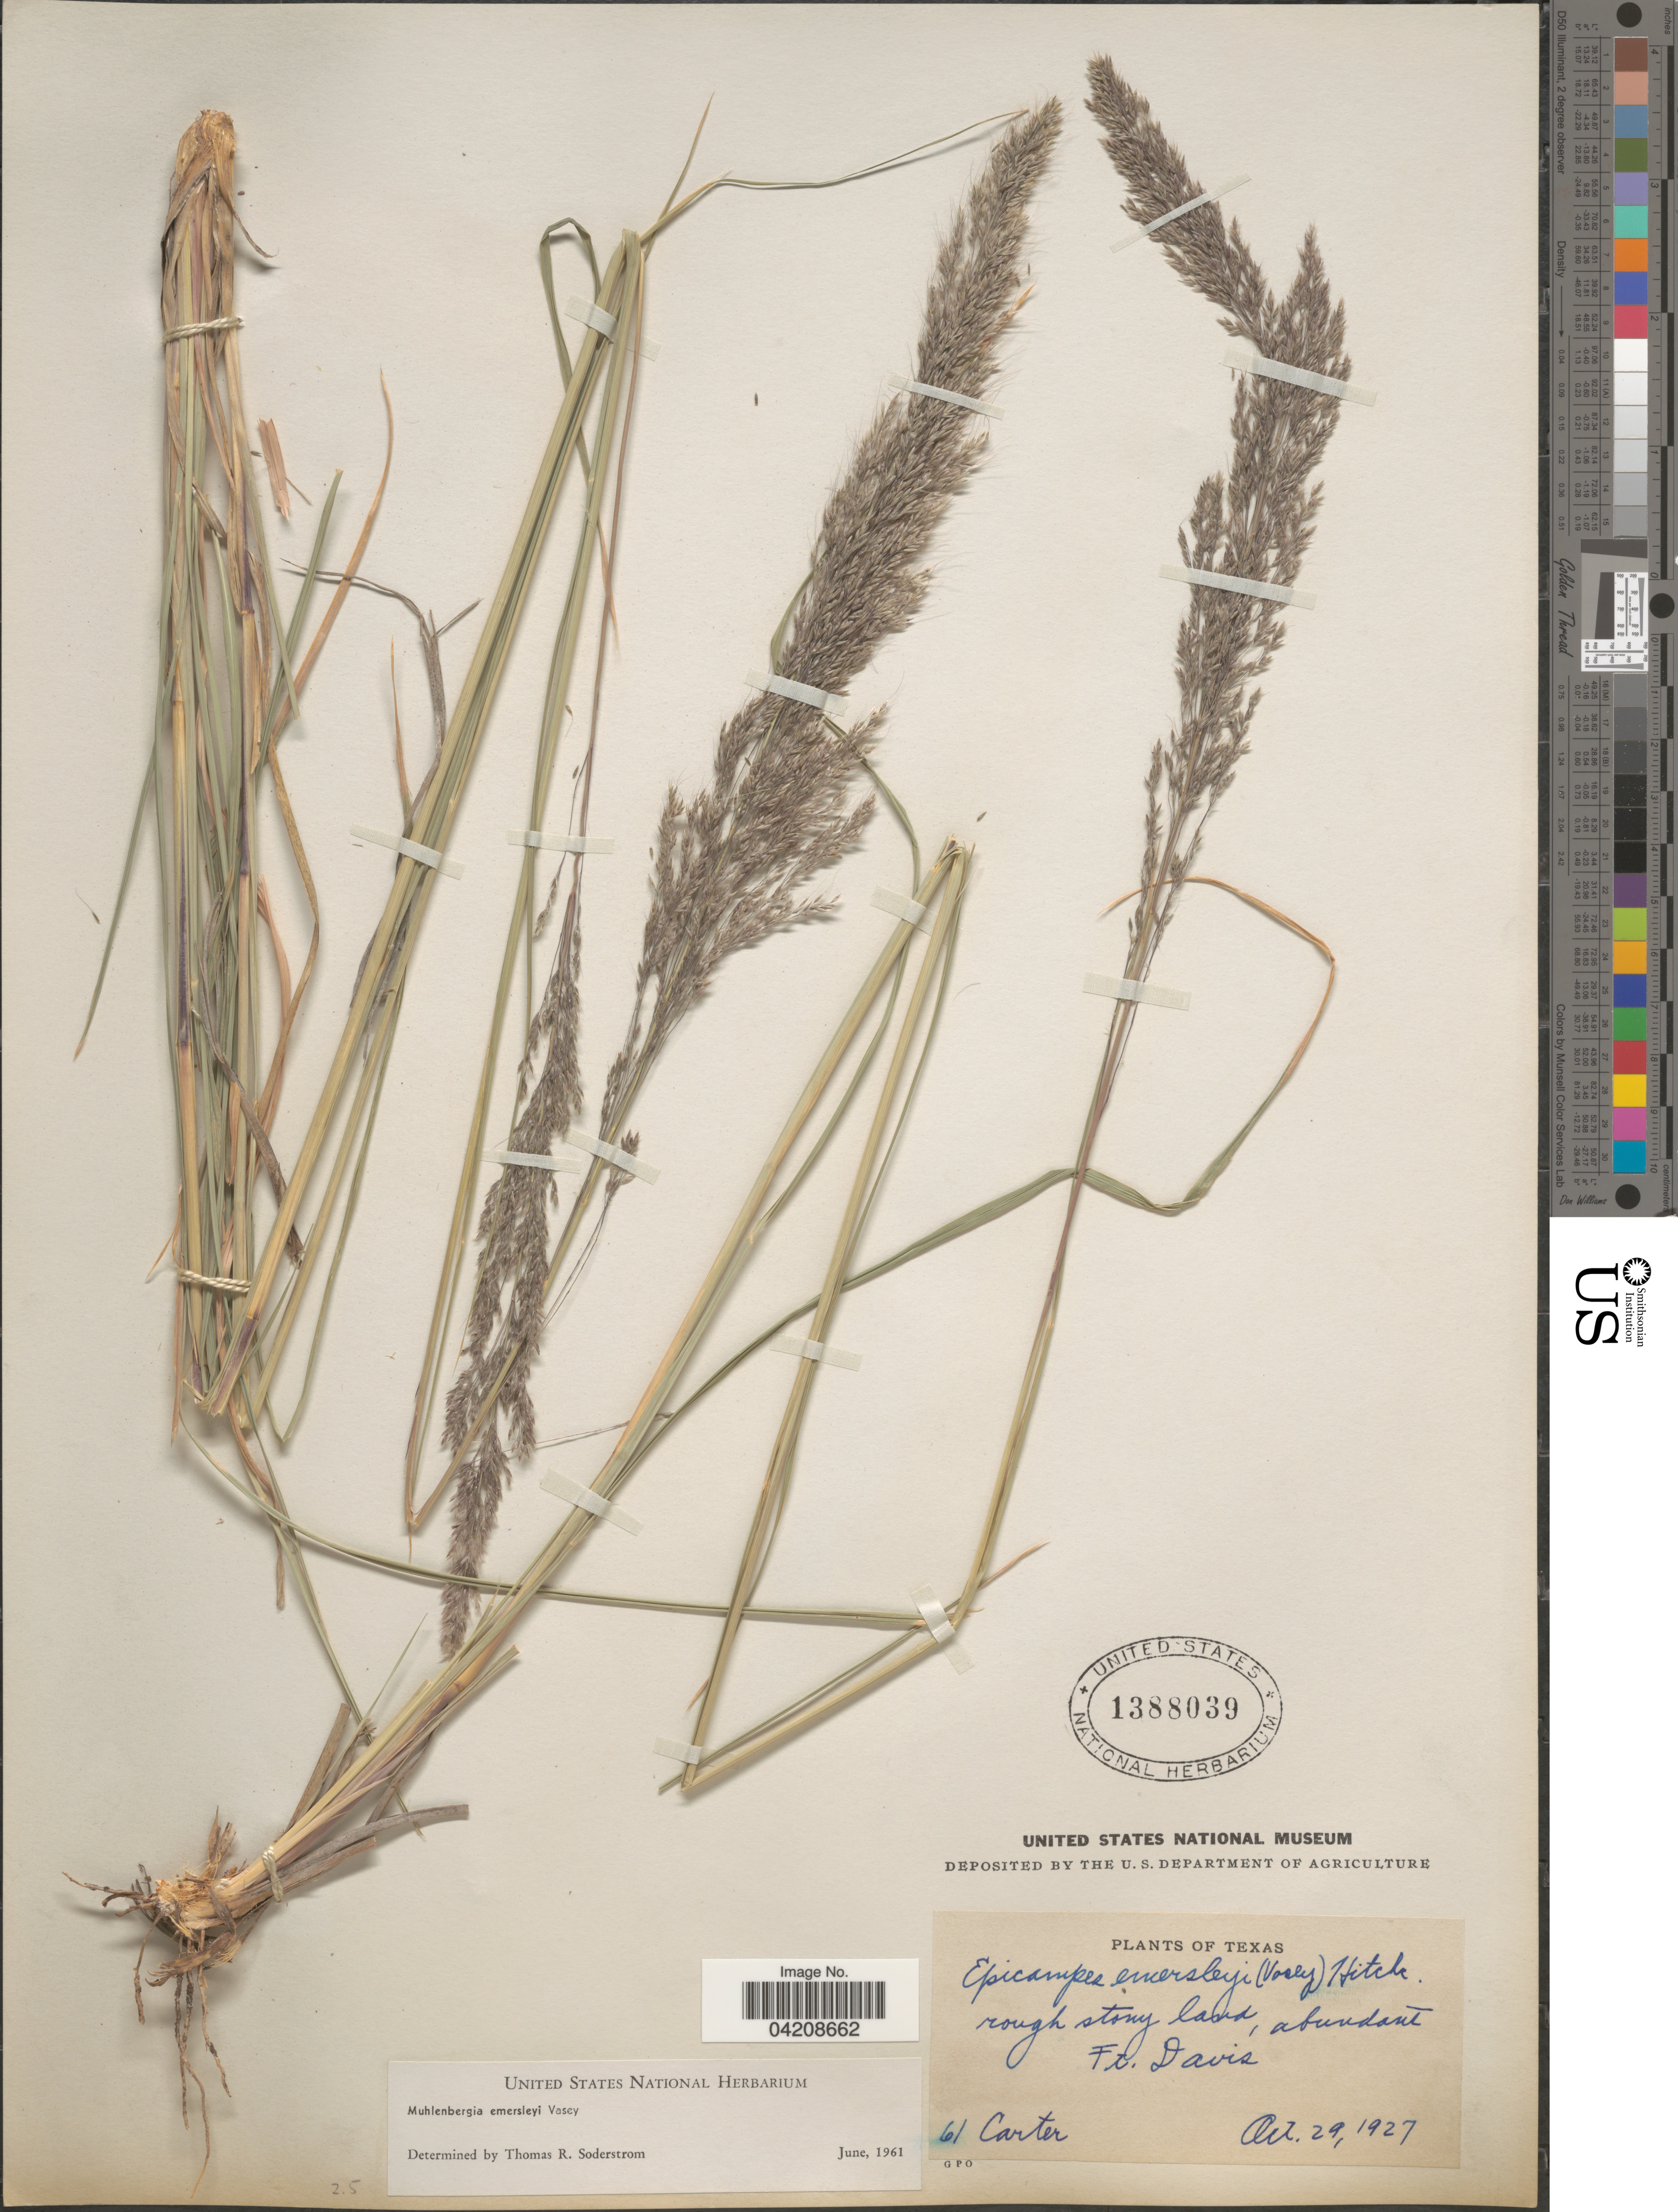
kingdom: Plantae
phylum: Tracheophyta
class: Liliopsida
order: Poales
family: Poaceae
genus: Muhlenbergia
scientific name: Muhlenbergia emersleyi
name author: Vasey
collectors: -. Carter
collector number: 61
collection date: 1927-10-29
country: United States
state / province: Texas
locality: Ft. Davis.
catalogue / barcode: US 1388039